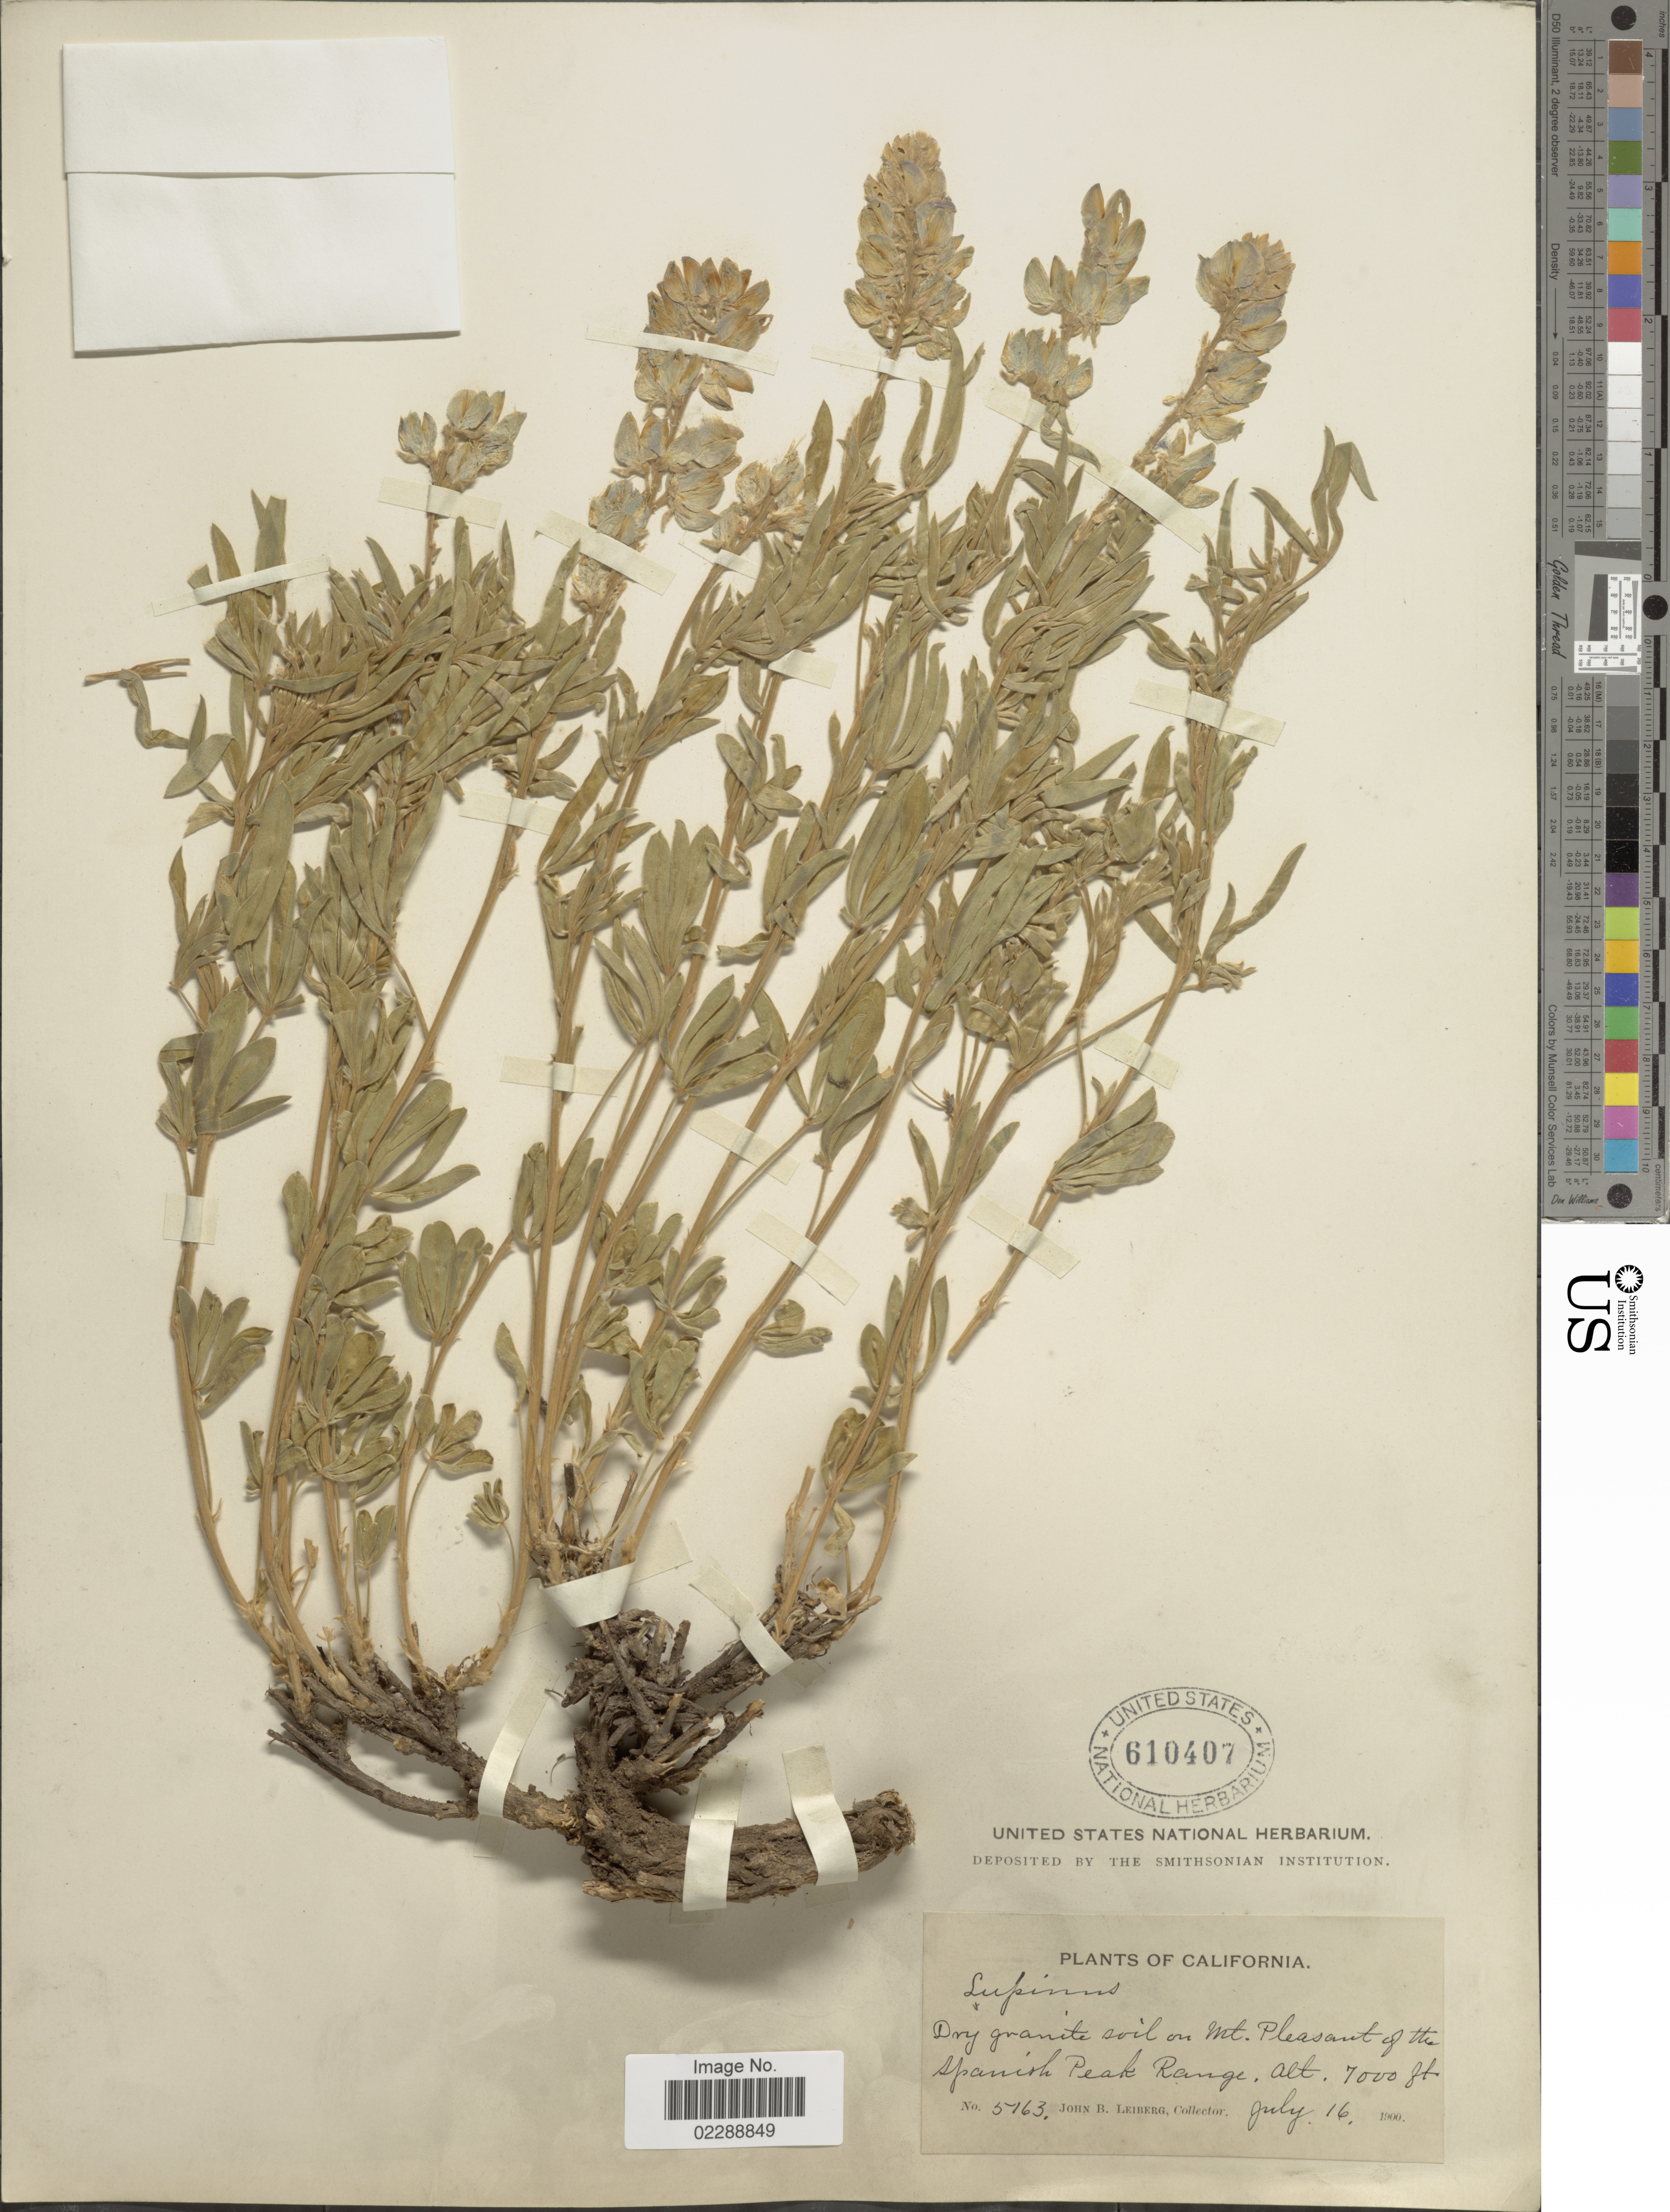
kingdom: Plantae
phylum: Tracheophyta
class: Magnoliopsida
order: Fabales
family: Fabaceae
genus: Lupinus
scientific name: Lupinus sp.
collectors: J. B. Leiberg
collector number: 5163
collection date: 1900-07-16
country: United States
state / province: California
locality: Dry granite soil on Mt. Pleasant of the Spanish Peak Range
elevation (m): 2134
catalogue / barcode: US 610407